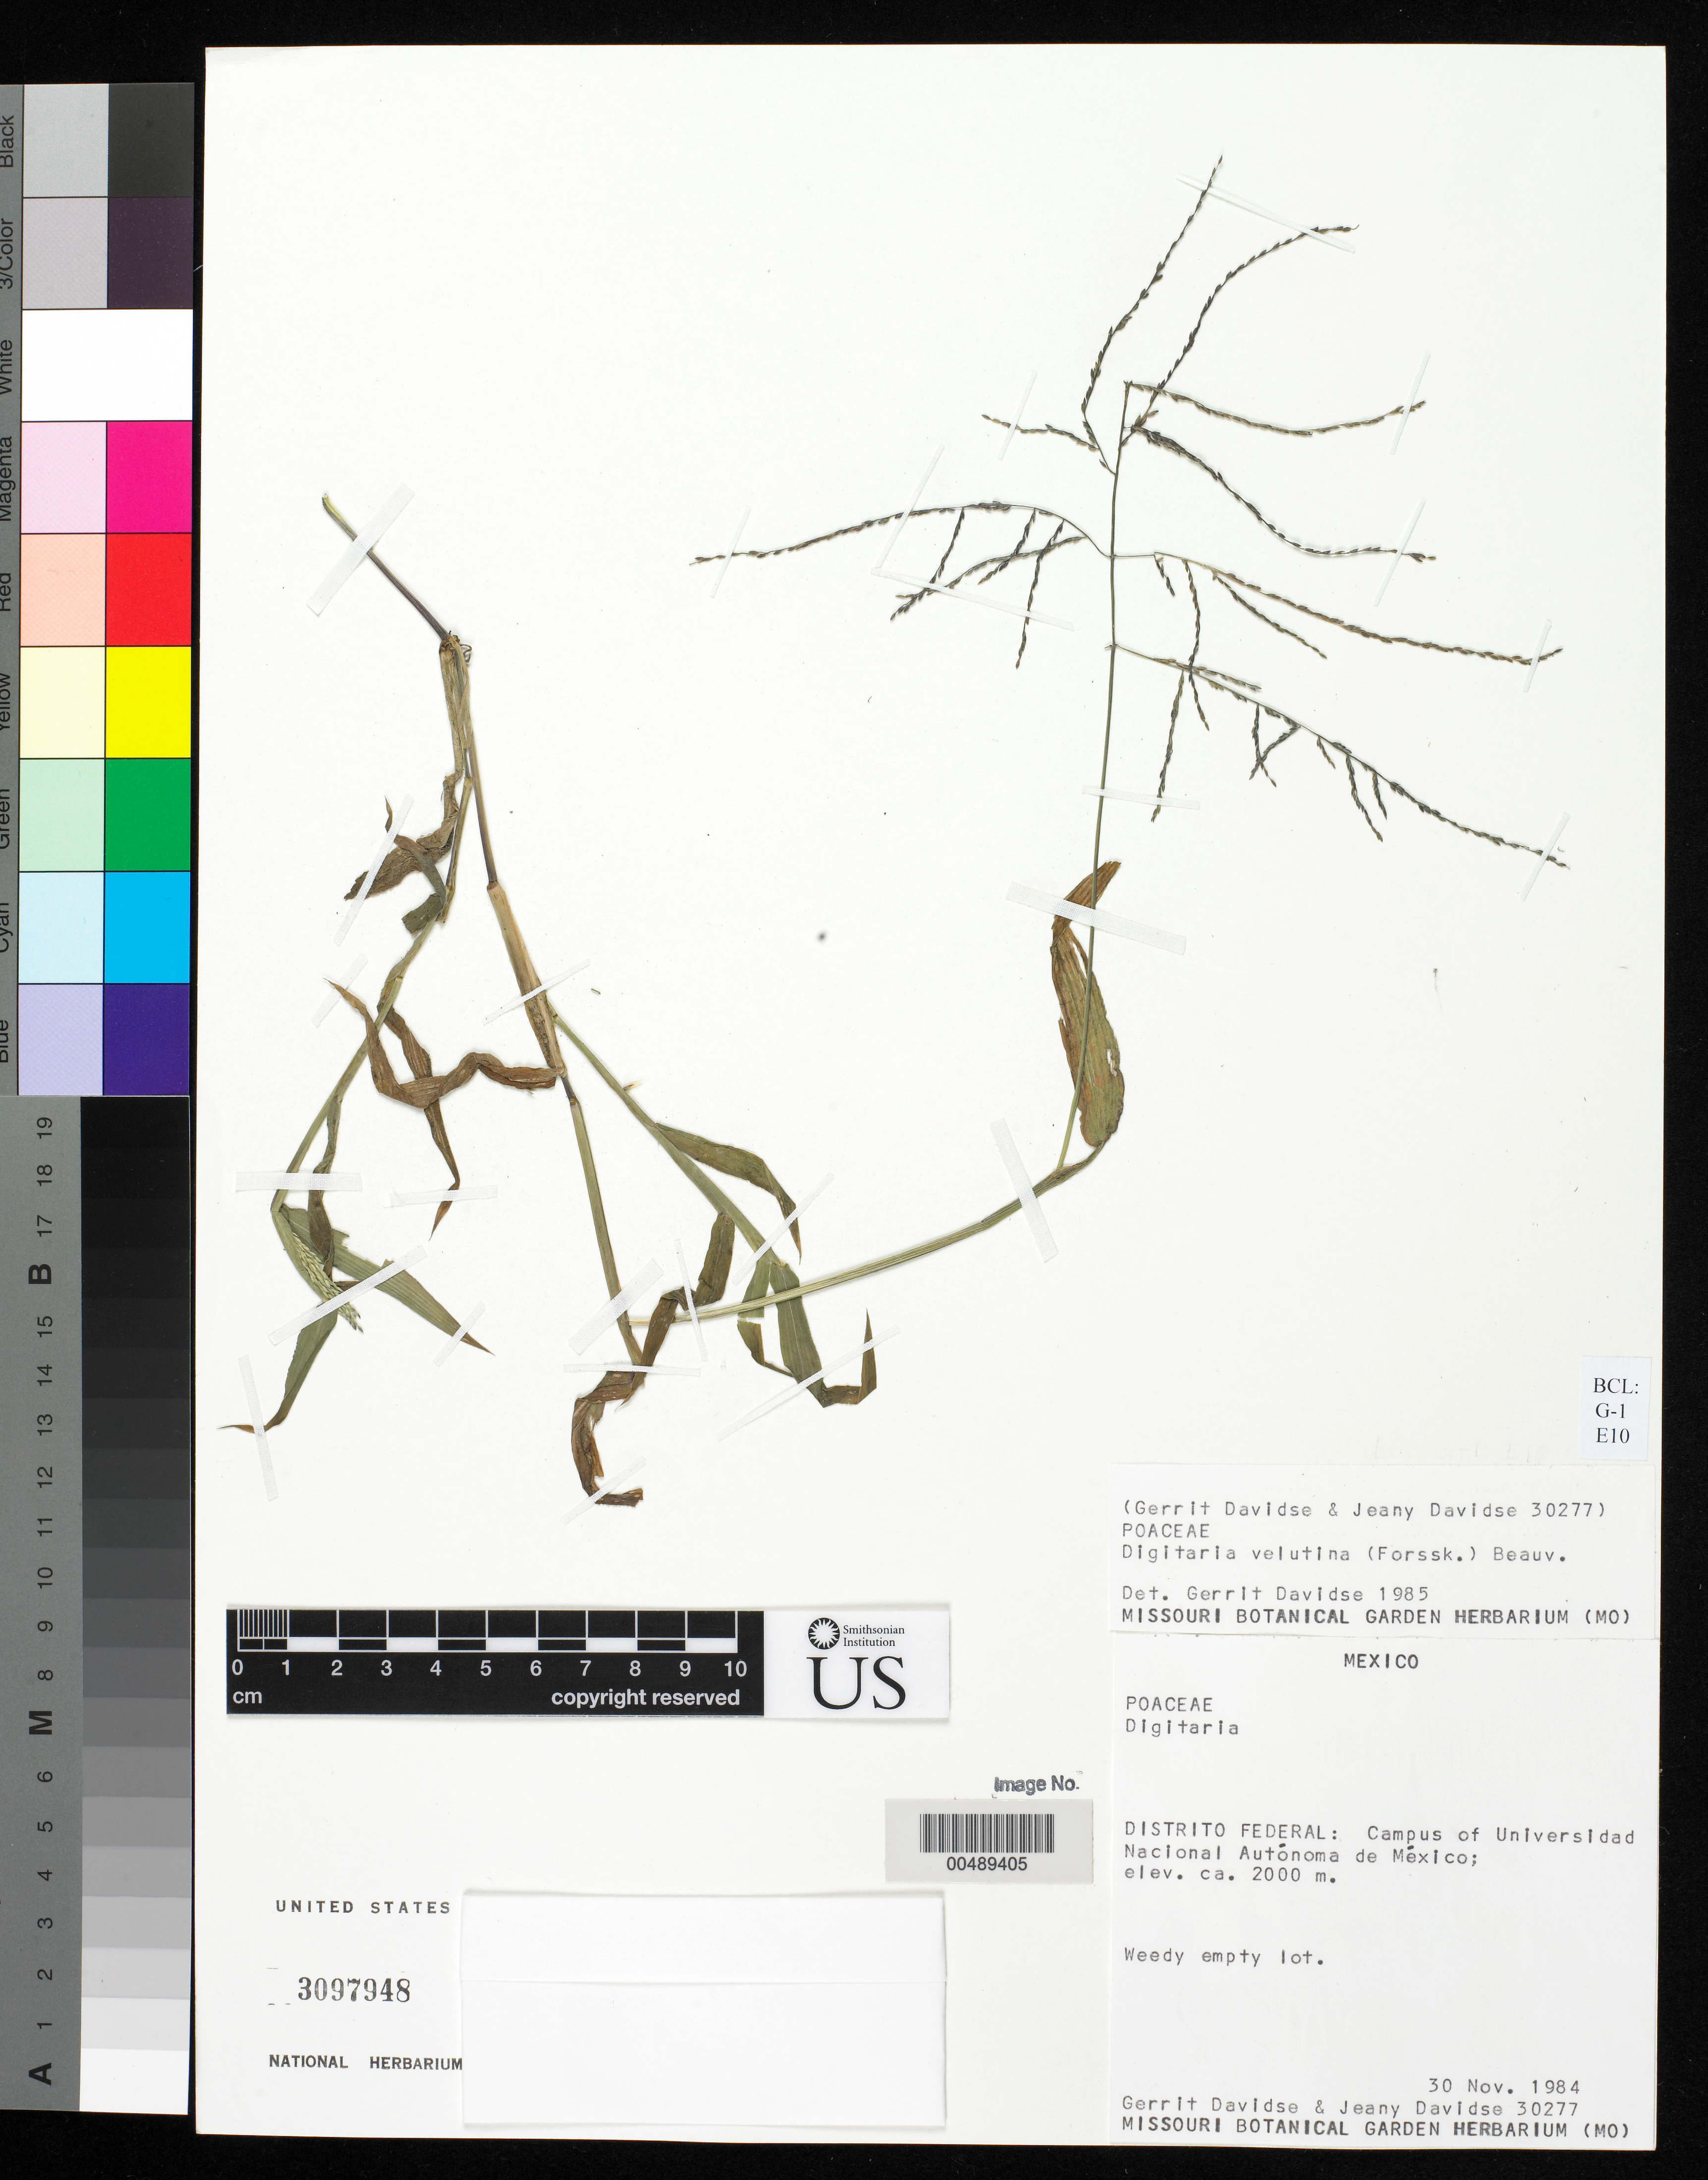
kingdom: Plantae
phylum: Tracheophyta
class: Liliopsida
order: Poales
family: Poaceae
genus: Digitaria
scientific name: Digitaria velutina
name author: (Forssk.) P. Beauv.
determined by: Davidse, Gerrit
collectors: G. Davidse & J. Davidse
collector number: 30277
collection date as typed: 30 Nov 1984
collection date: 1984-11-30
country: Mexico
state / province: Distrito Federal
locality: Campus of Uneversidad Nacional Autónoma de México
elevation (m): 2000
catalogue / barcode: US 3097948